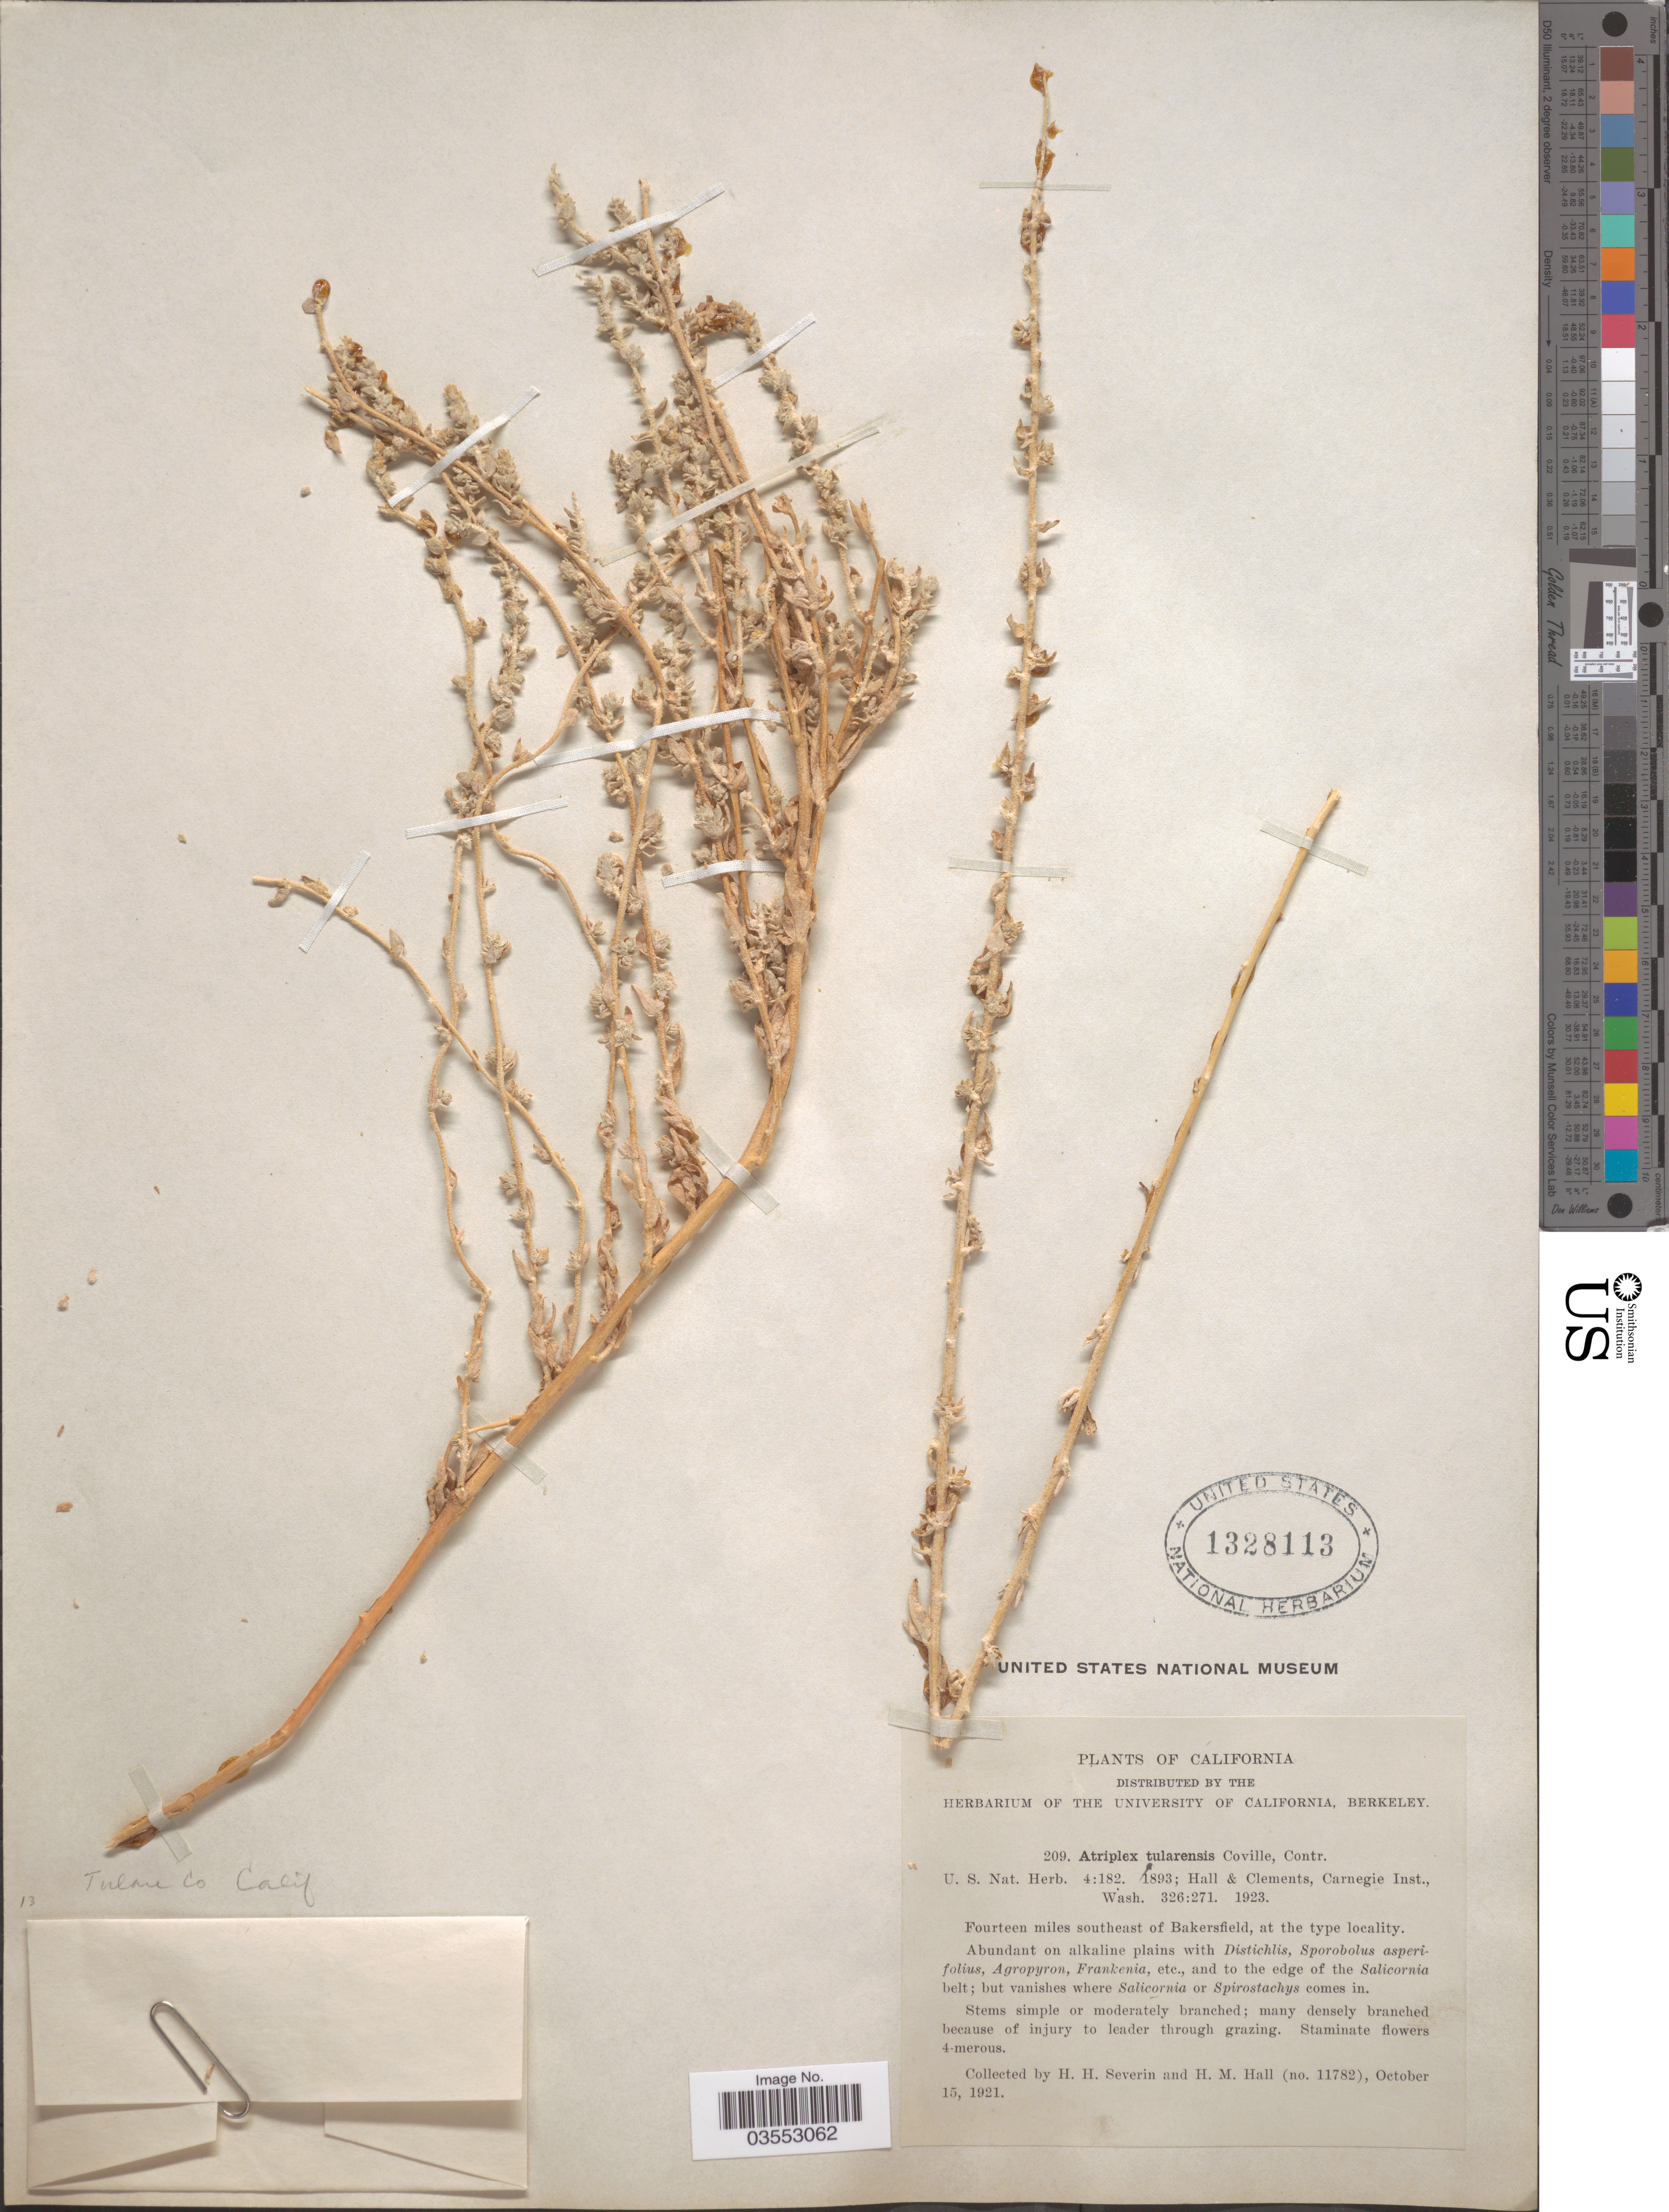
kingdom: Plantae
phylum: Tracheophyta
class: Magnoliopsida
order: Caryophyllales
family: Amaranthaceae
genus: Atriplex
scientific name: Atriplex tularensis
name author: Coville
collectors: H. Severin & H. M. Hall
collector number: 11782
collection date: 1921-10-15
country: United States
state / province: California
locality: Fourteen miles southeast of Bakersfield.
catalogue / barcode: US 1328113